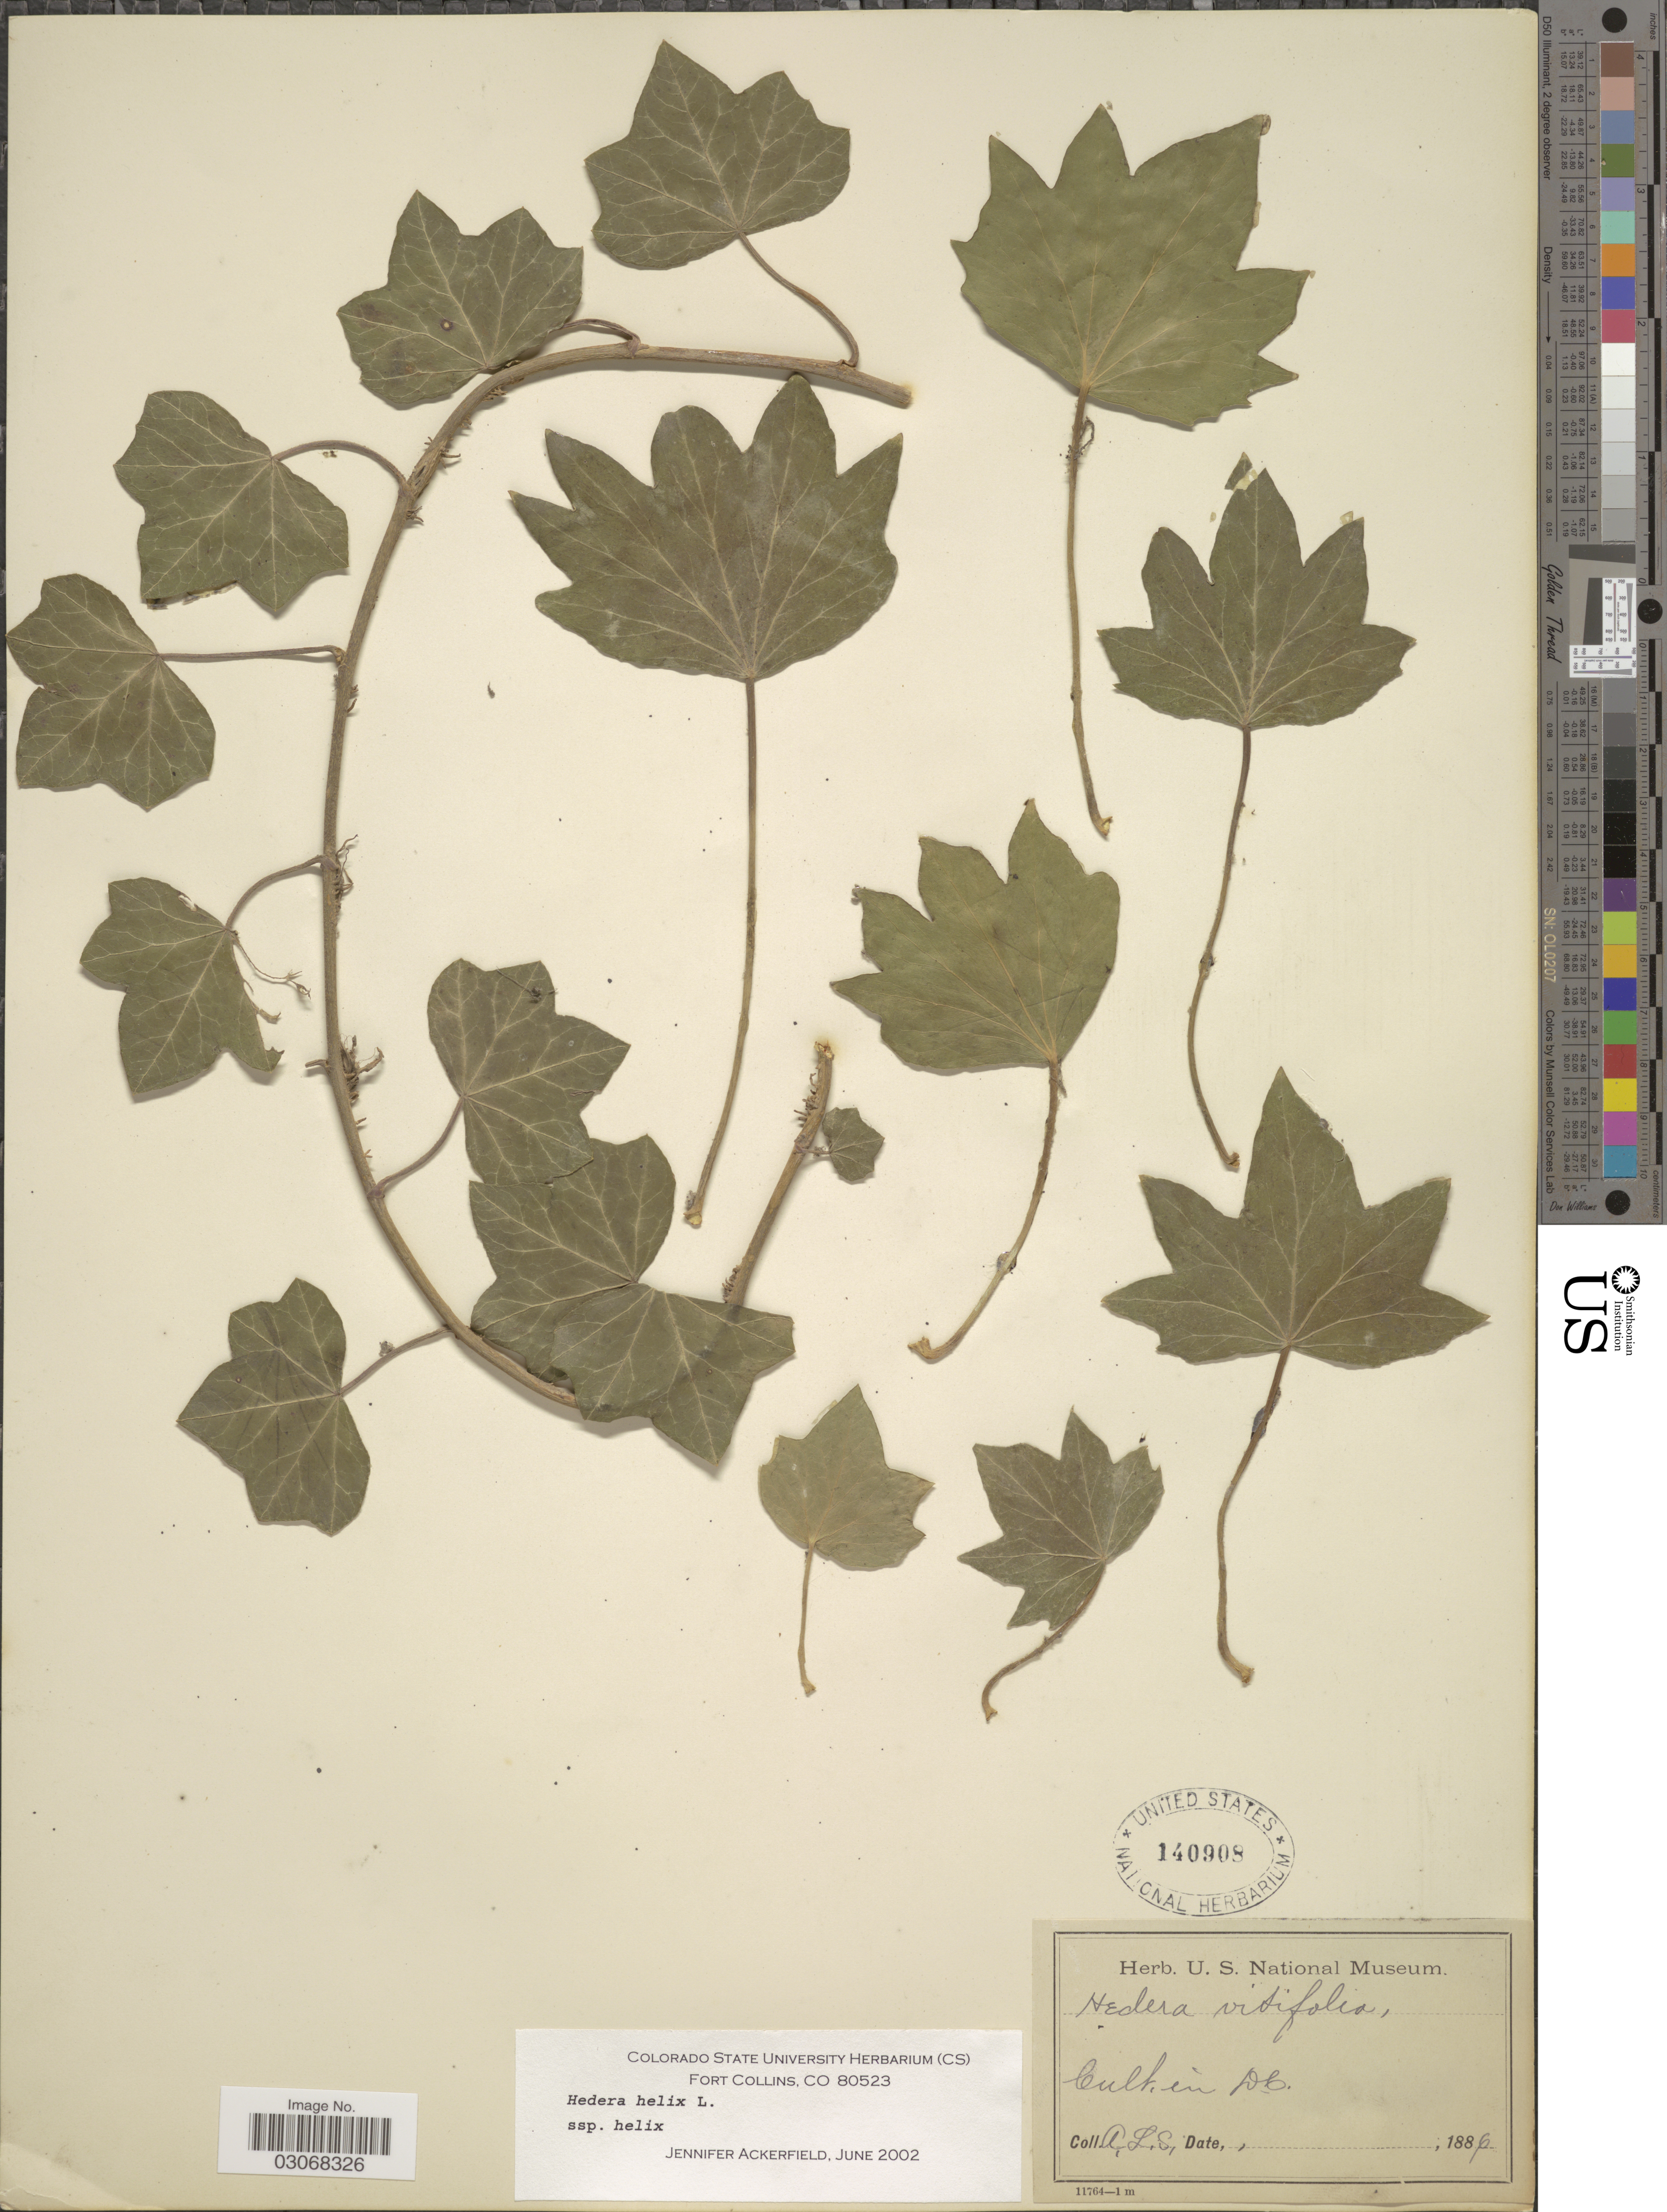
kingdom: Plantae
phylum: Tracheophyta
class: Magnoliopsida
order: Apiales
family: Araliaceae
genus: Hedera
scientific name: Hedera helix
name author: L.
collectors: A. L. S.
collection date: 1886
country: United States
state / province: District of Columbia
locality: Cult. in D.C.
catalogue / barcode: US 140908